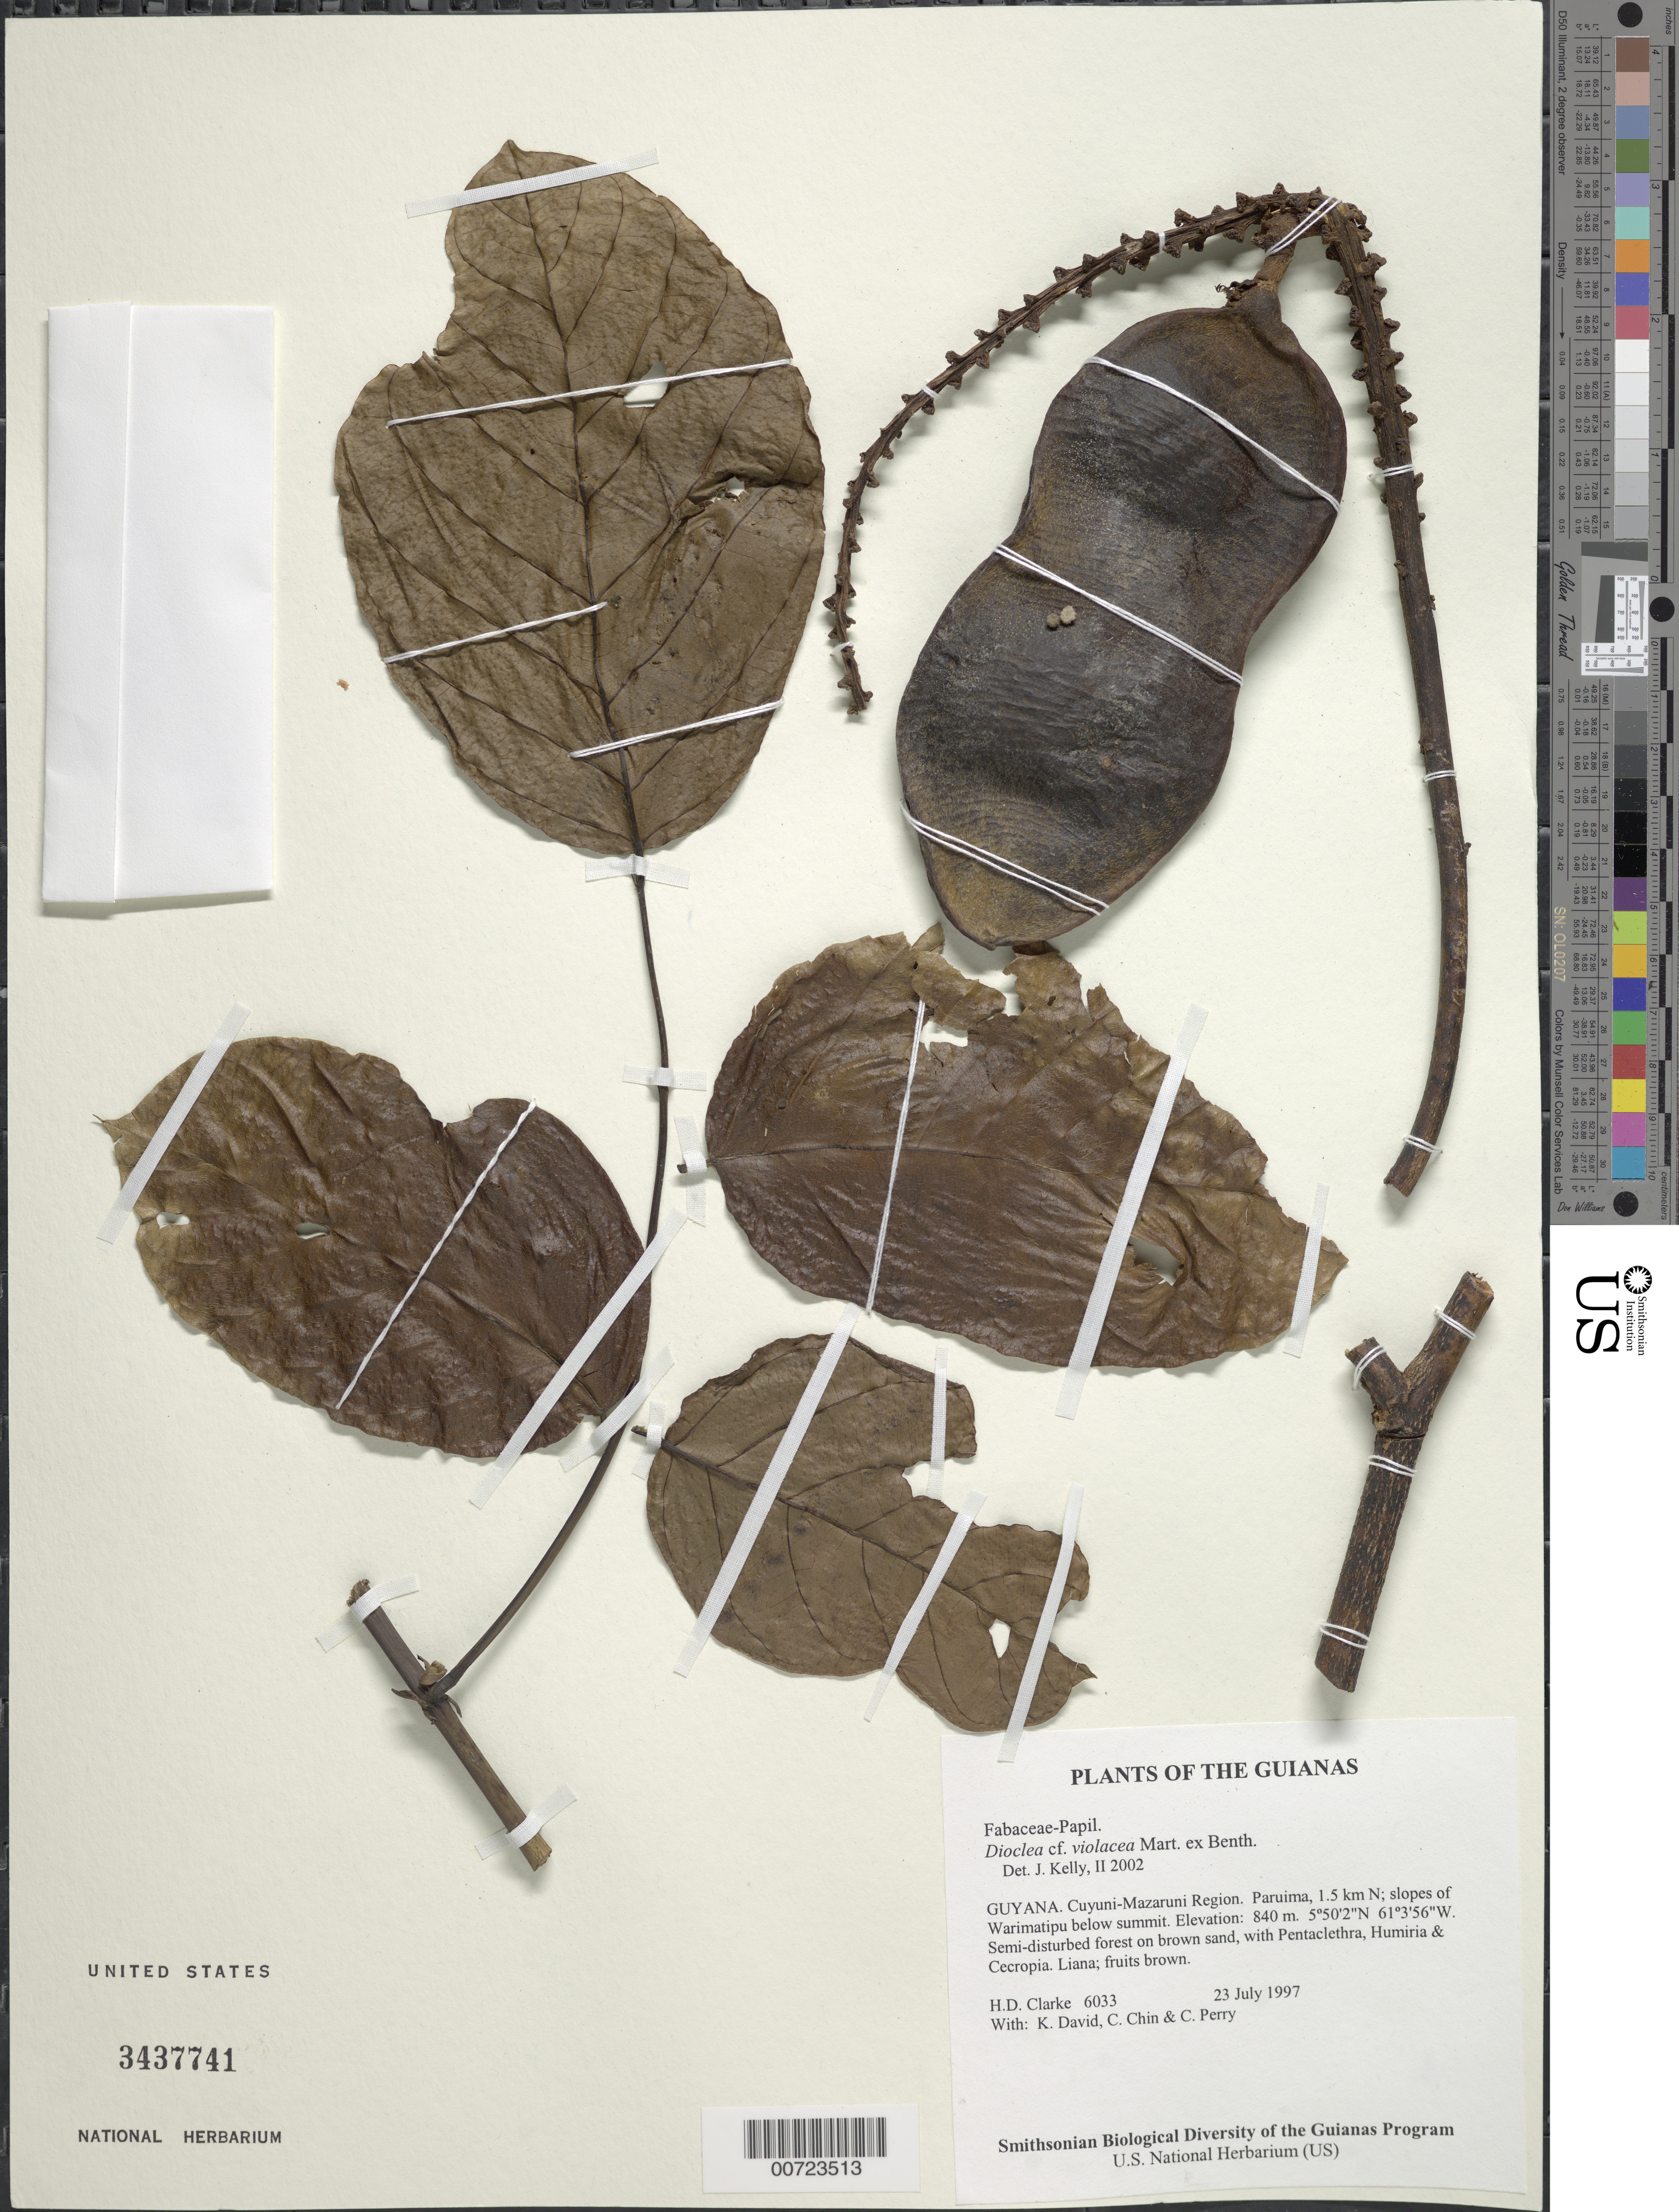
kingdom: Plantae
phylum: Tracheophyta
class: Magnoliopsida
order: Fabales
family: Fabaceae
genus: Dioclea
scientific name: Dioclea sp.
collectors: H. D. Clarke, K. David, C. Chin & C. Perry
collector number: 6033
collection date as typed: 23 July 1997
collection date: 1997-07-23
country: Guyana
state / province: Cuyuni-Mazaruni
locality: Paruima, 1.5 km N; slopes of Warimatipu below summit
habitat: Semi-disturbed forest on brown sand, with Pentaclethra, Humiria & Cecropia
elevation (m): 840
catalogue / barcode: US 3437741